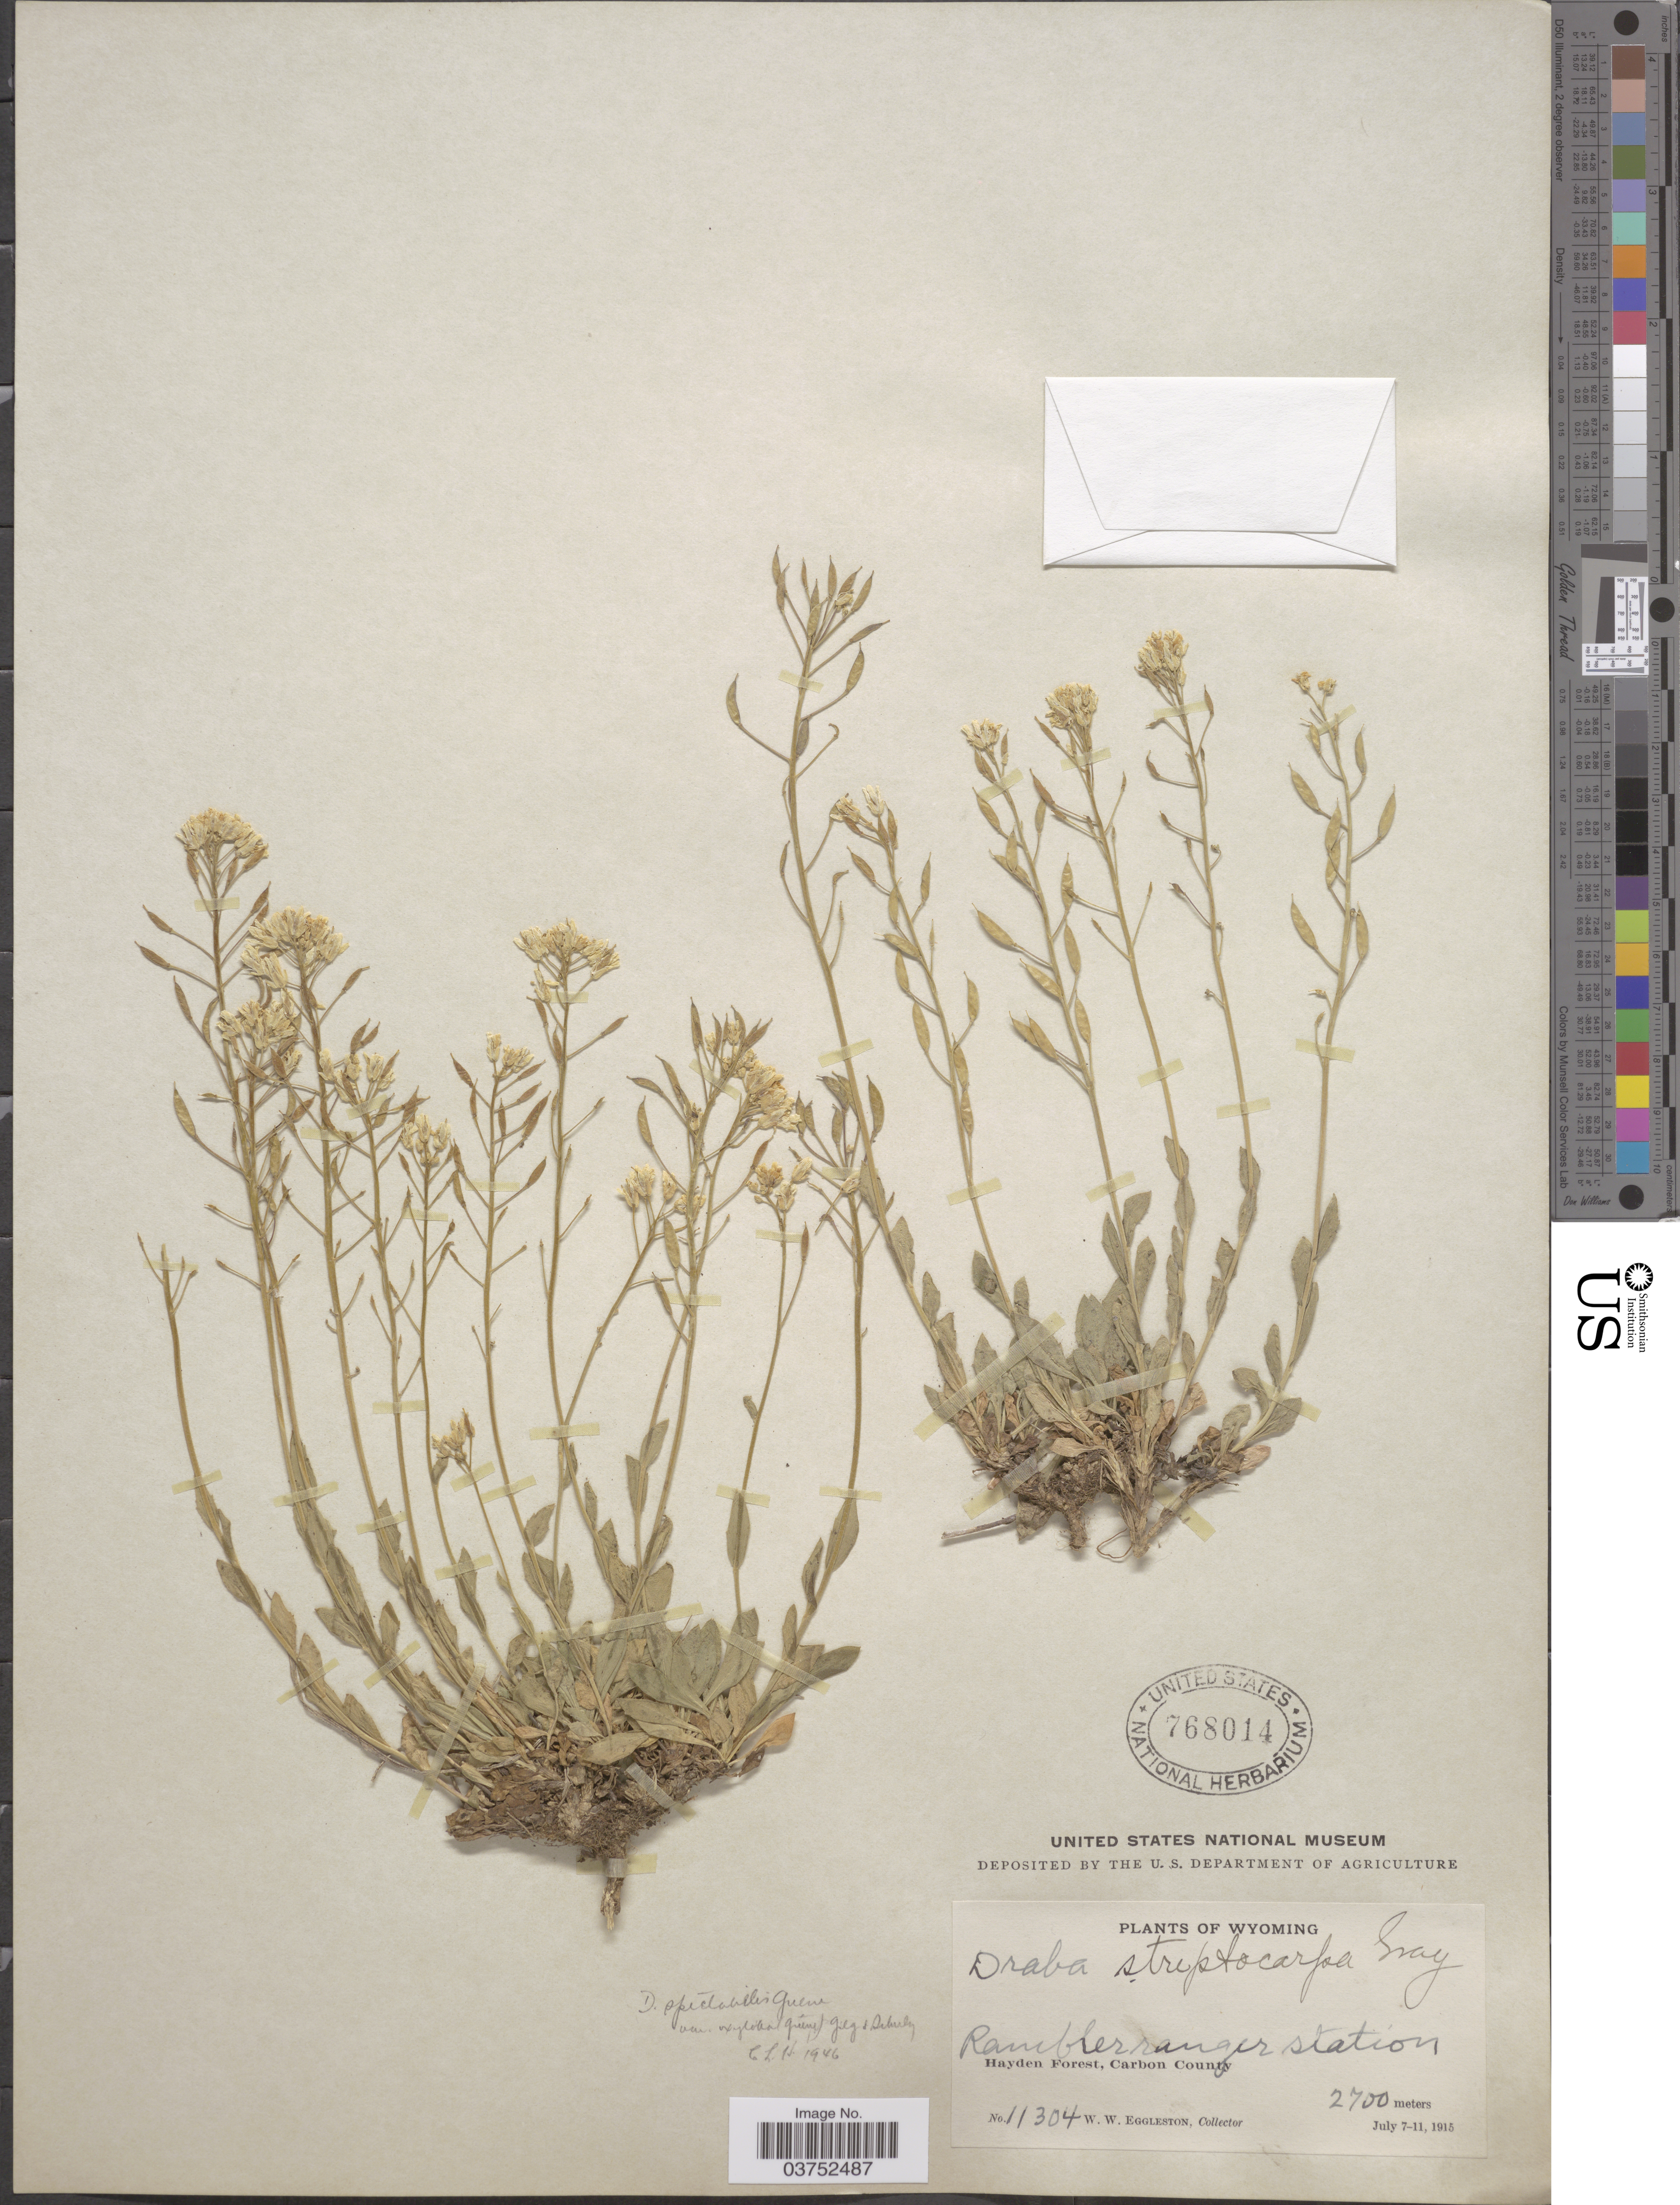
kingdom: Plantae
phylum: Tracheophyta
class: Magnoliopsida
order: Brassicales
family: Brassicaceae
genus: Draba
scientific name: Draba spectabilis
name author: Greene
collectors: W. W. Eggleston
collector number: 11304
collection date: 1915-07-07/1915-07-11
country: United States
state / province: Wyoming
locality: Rambler ranger station. Hayden Forest, Carbon County.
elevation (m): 2700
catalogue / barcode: US 768014